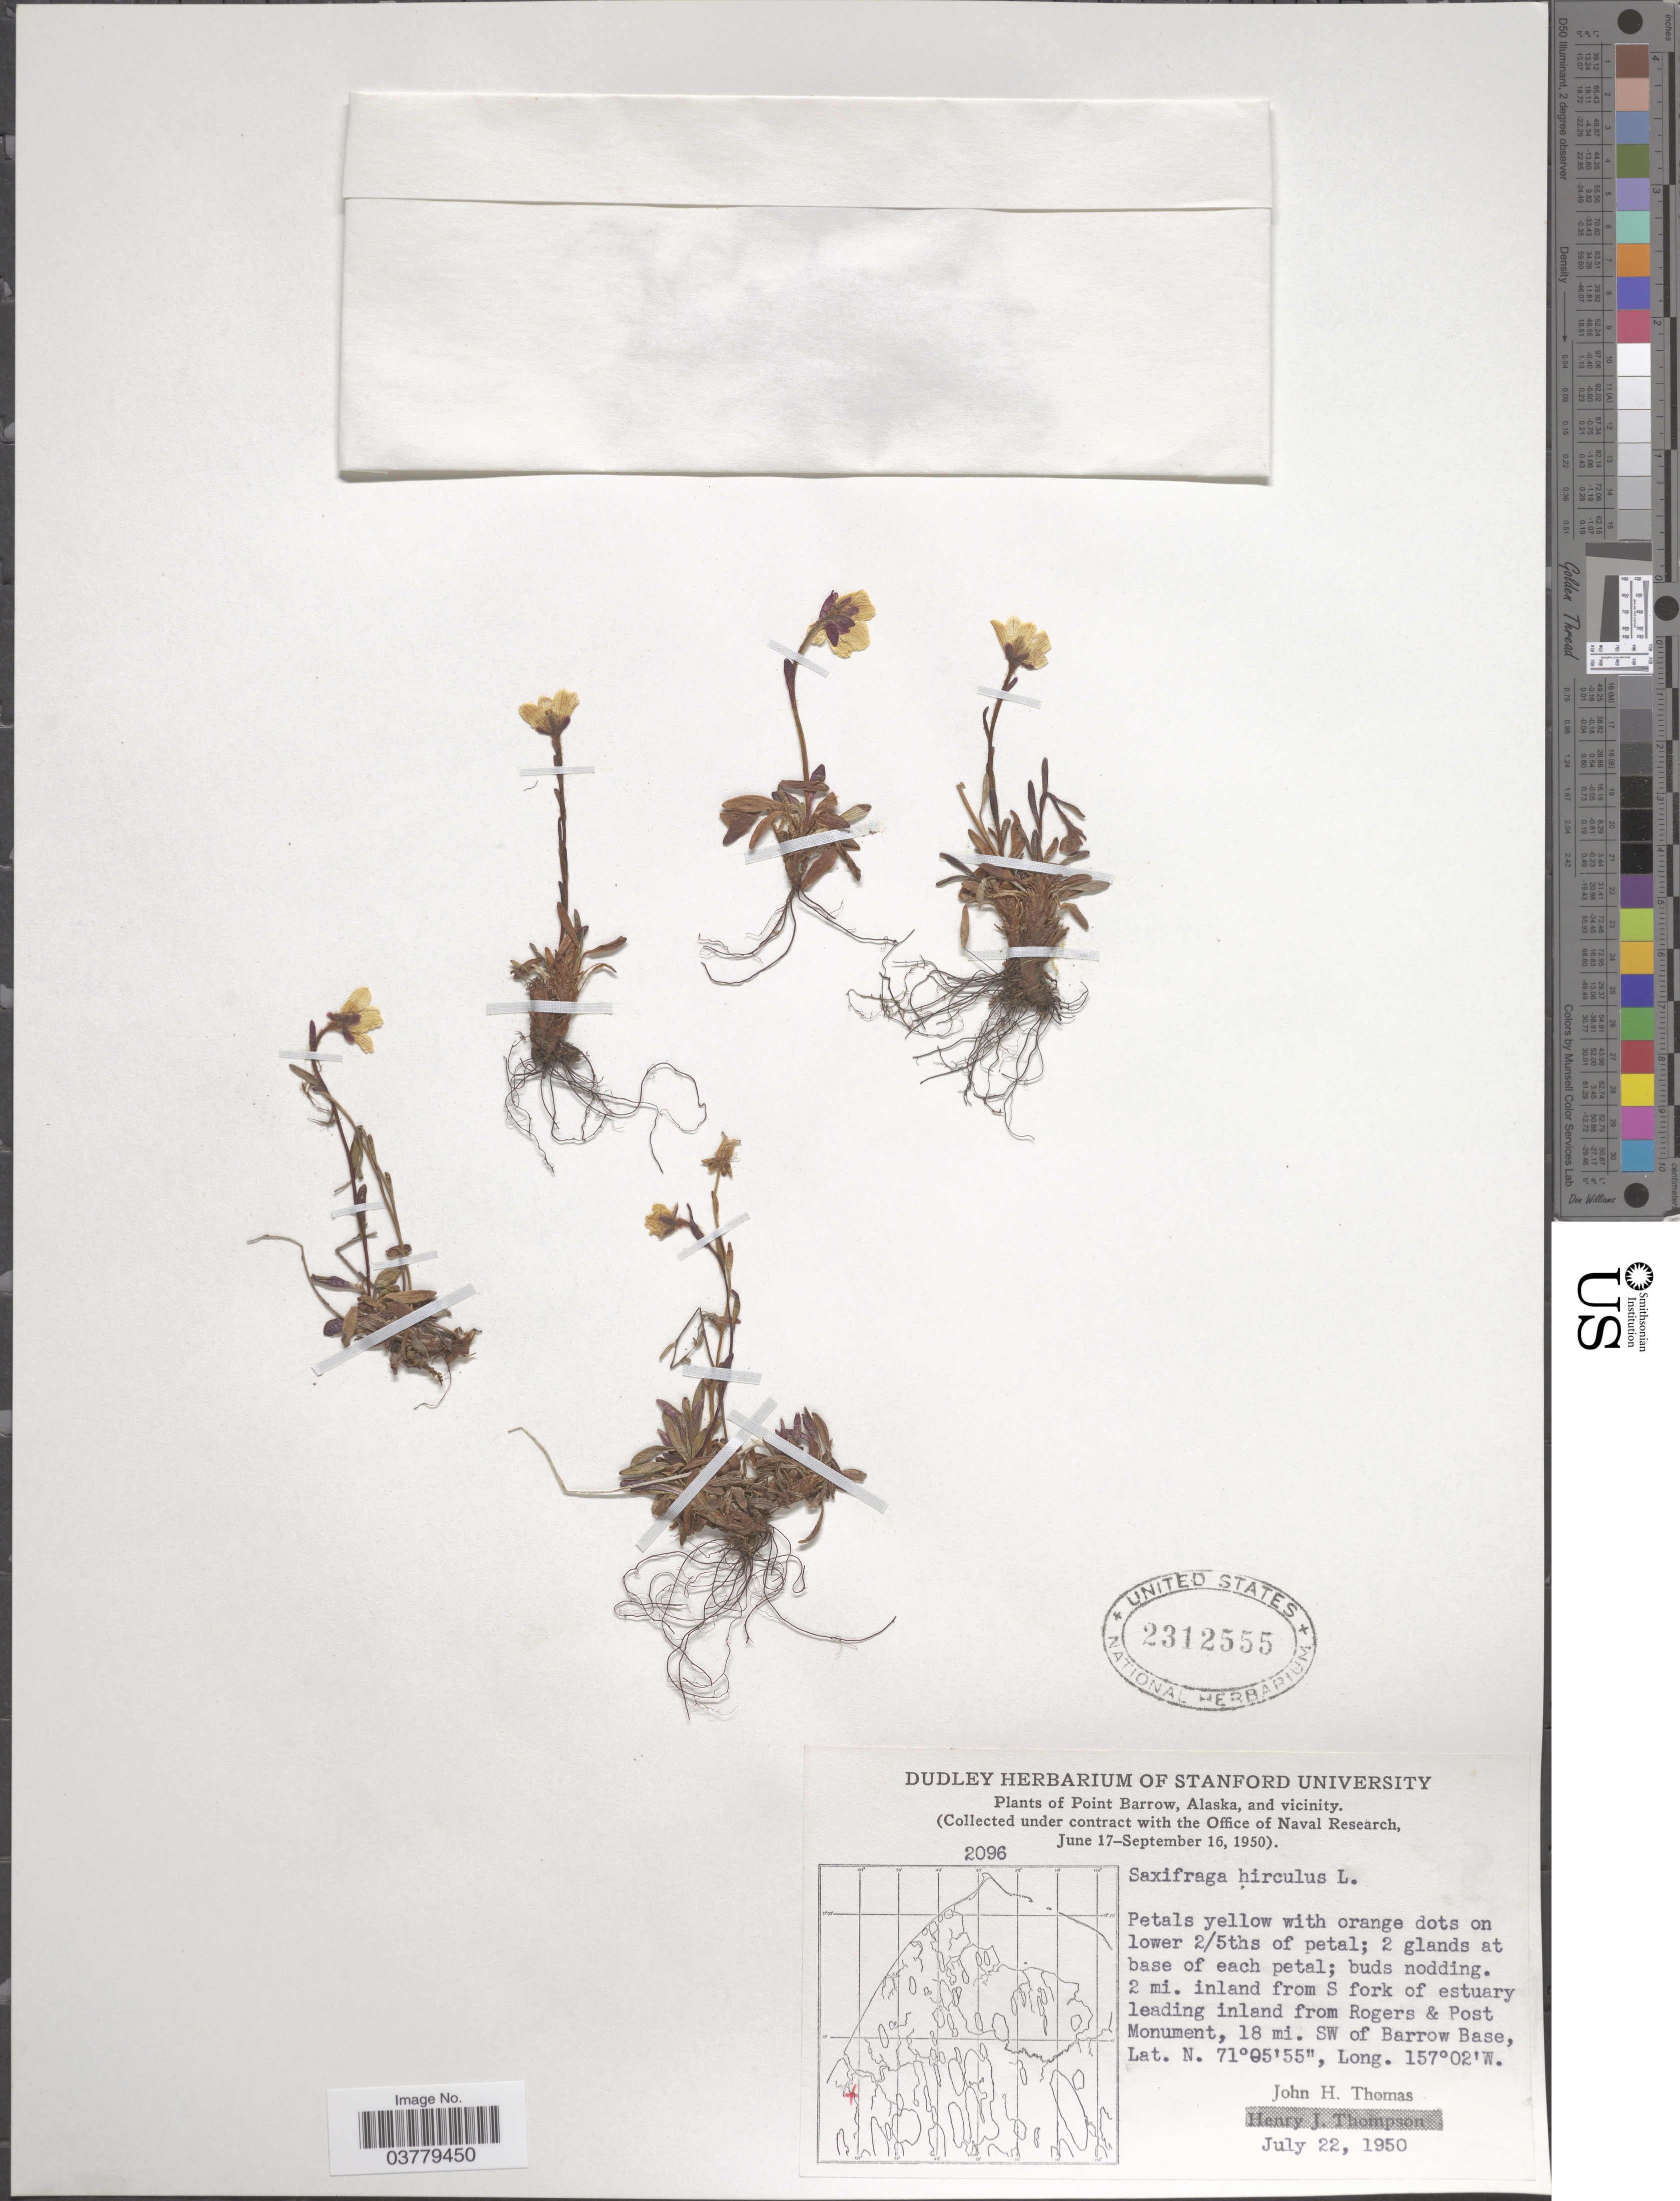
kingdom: Plantae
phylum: Tracheophyta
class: Magnoliopsida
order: Saxifragales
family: Saxifragaceae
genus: Saxifraga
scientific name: Saxifraga hirculus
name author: L.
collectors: J. H. Thomas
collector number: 2096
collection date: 1950-07-22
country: United States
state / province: Alaska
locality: Point Barrow, Alaska, and vicinity. 2 mi. inland from S fork of estuary leading inland from Rogers & Post Monument, 18 mi. SW of Barrow Base.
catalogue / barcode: US 2312555